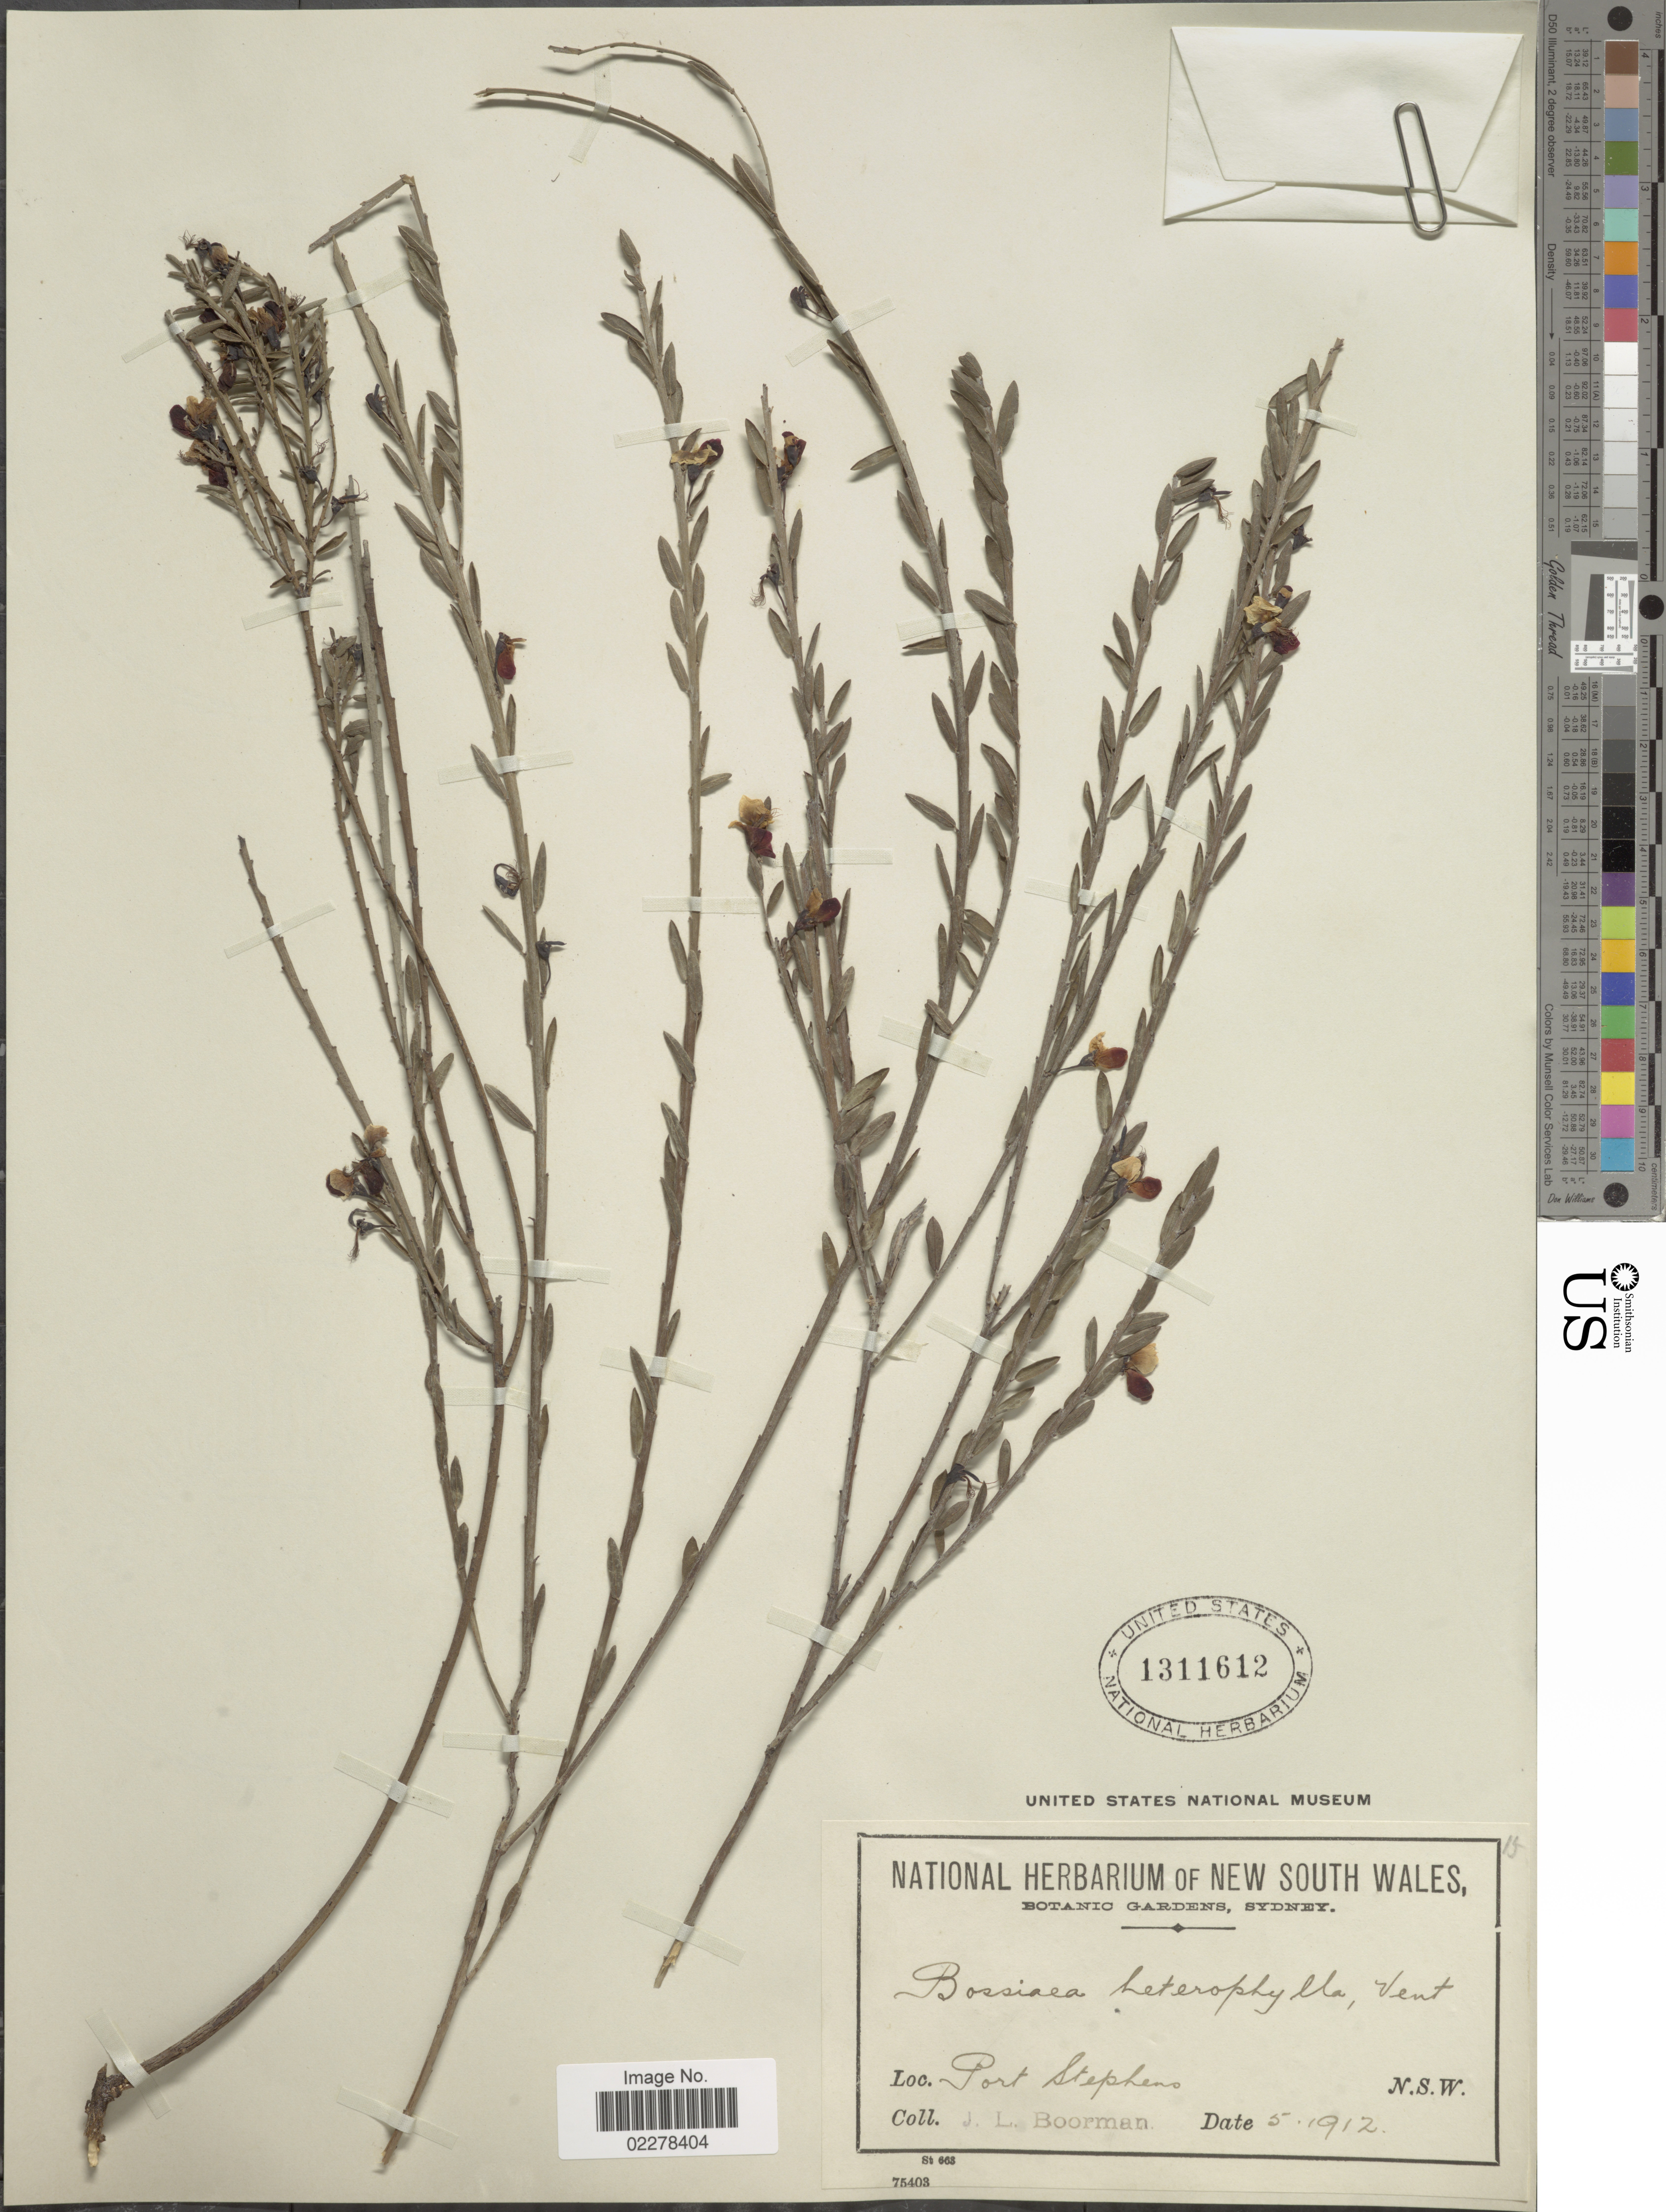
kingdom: Plantae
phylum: Tracheophyta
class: Magnoliopsida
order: Fabales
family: Fabaceae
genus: Bossiaea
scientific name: Bossiaea heterophylla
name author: Vent.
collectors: J. Boorman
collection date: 1912-05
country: Australia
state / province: New South Wales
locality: Port Stephens. N.S.W.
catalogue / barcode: US 1311612